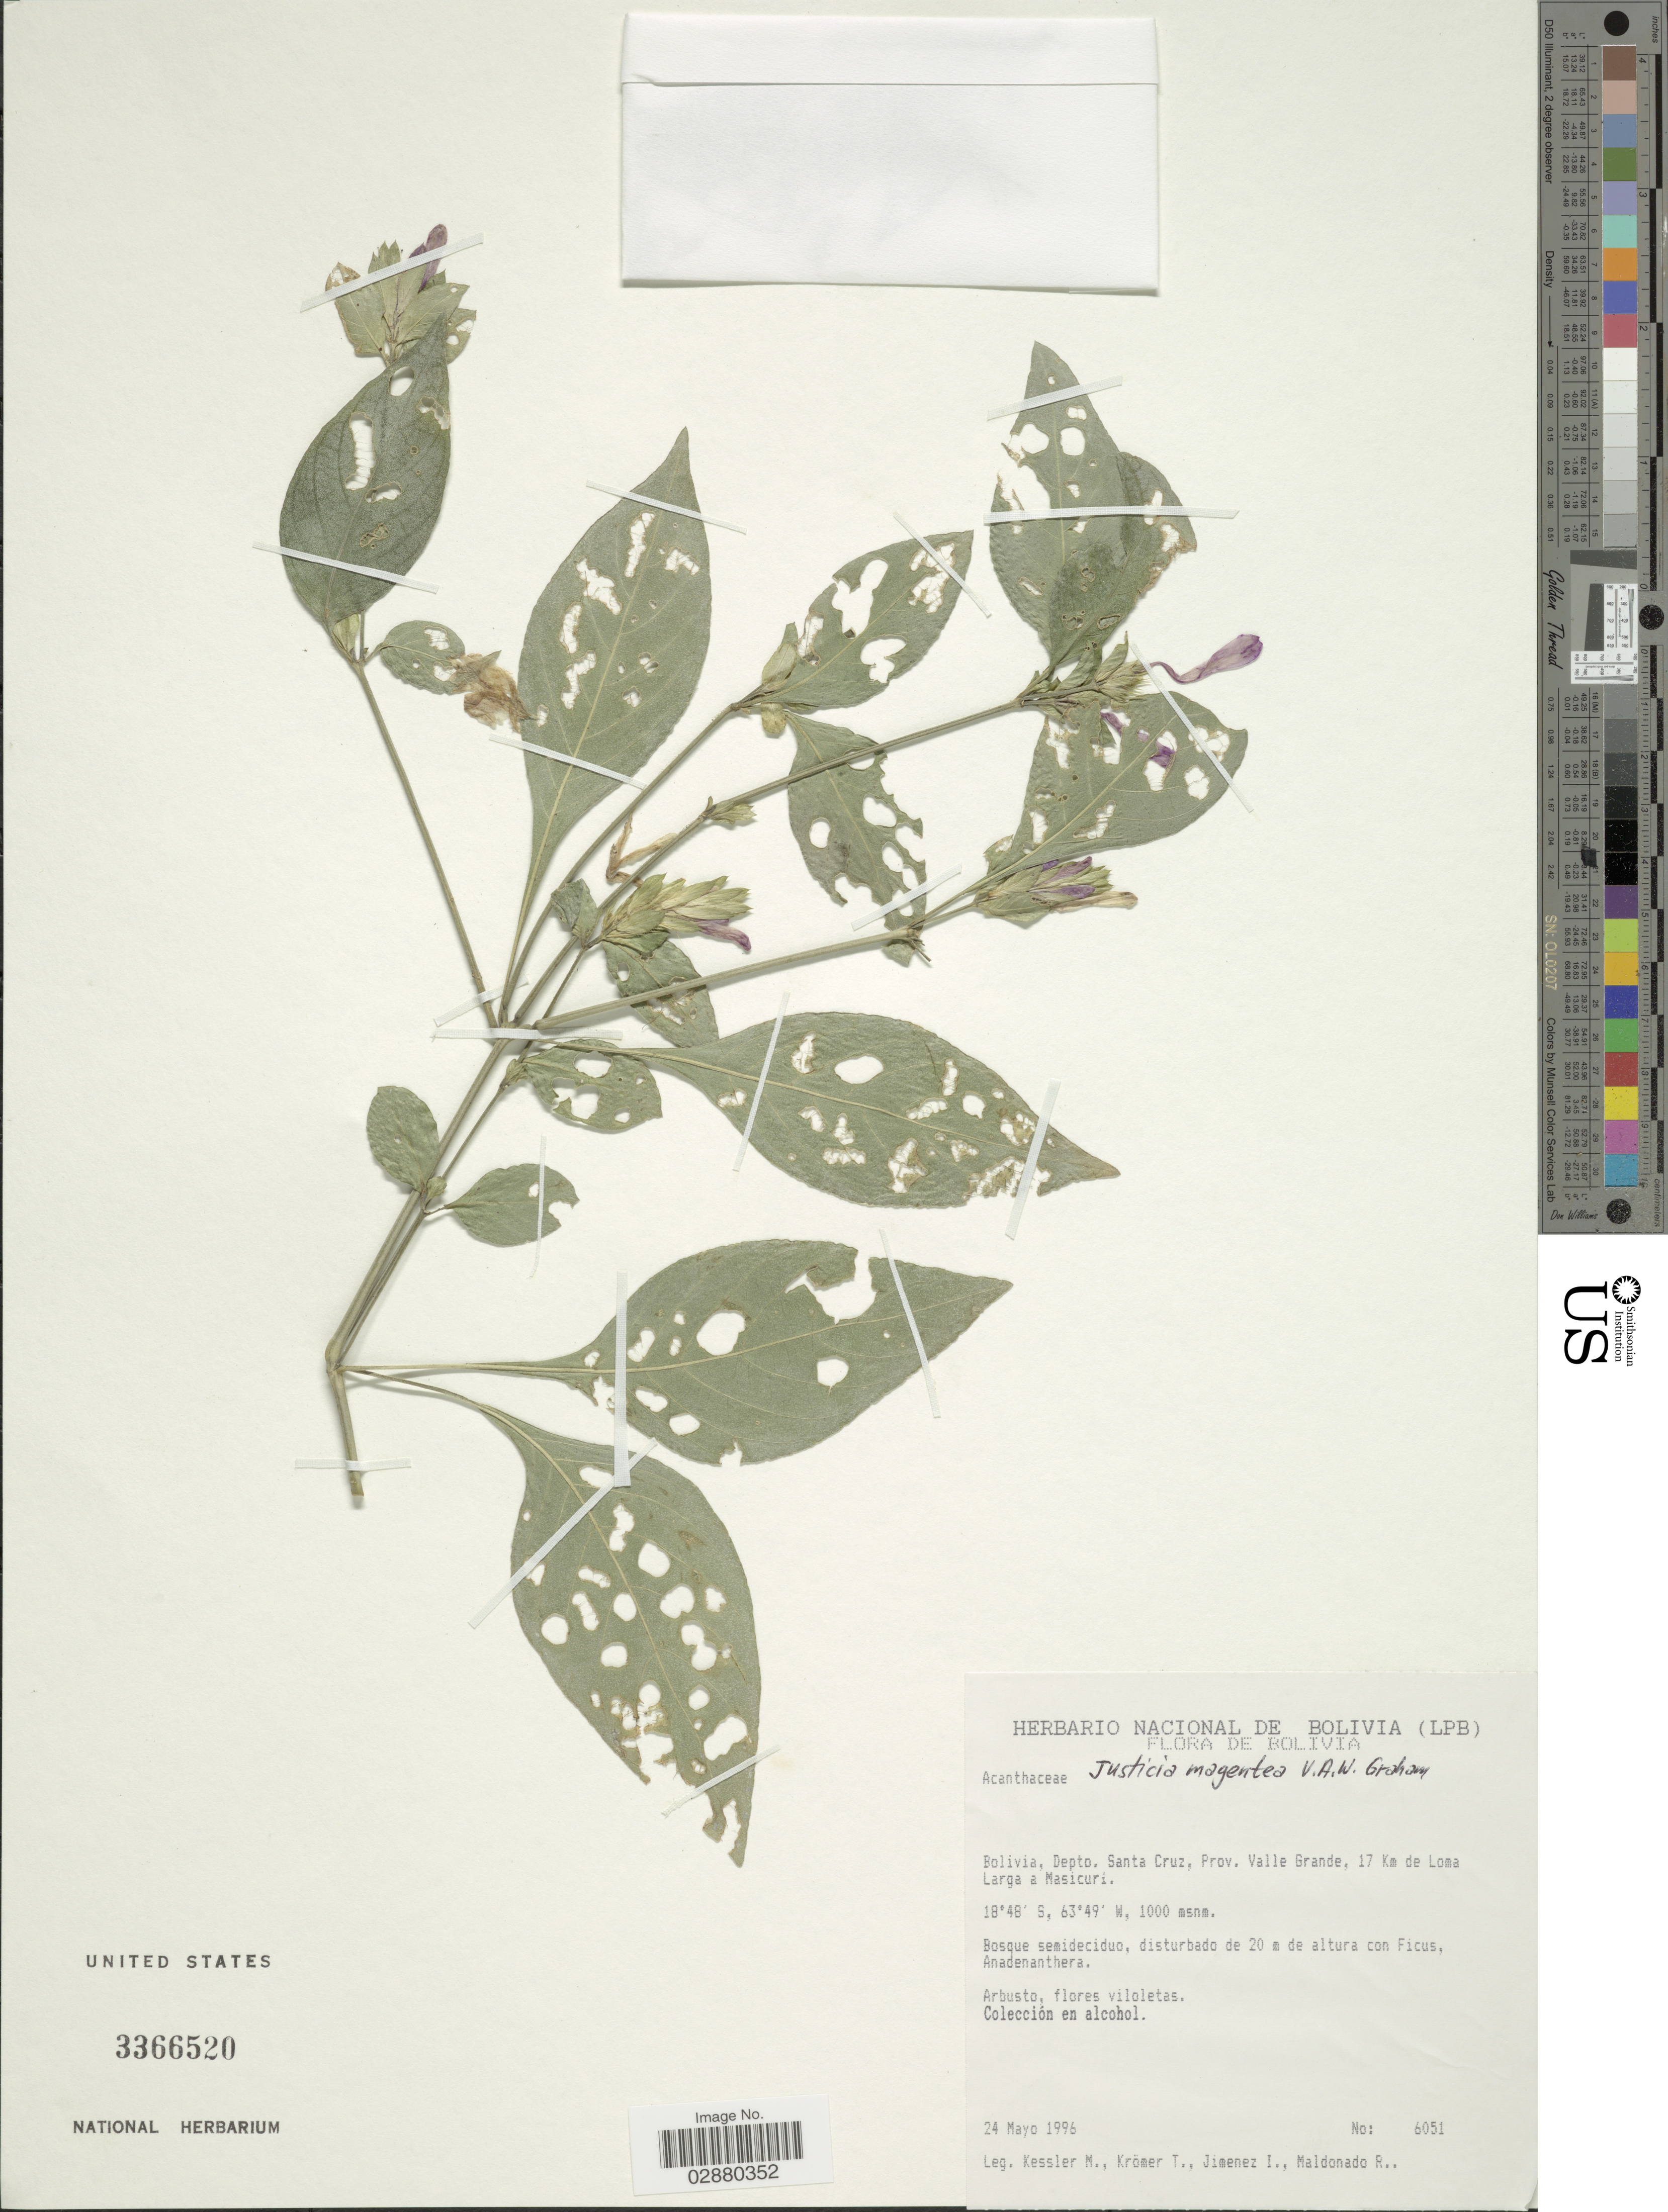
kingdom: Plantae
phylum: Tracheophyta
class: Magnoliopsida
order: Lamiales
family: Acanthaceae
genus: Justicia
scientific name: Justicia ramulosa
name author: (Morong) V.A.W. Graham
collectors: M. Kessler, T. Krömer, I. Jimenez & R. Maldonado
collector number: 6051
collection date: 1996-05-24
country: Bolivia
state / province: Santa Cruz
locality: Prov. Valle Grande, 17 Km de Loma Larga a Masicuri.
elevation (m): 1000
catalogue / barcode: US 3366520